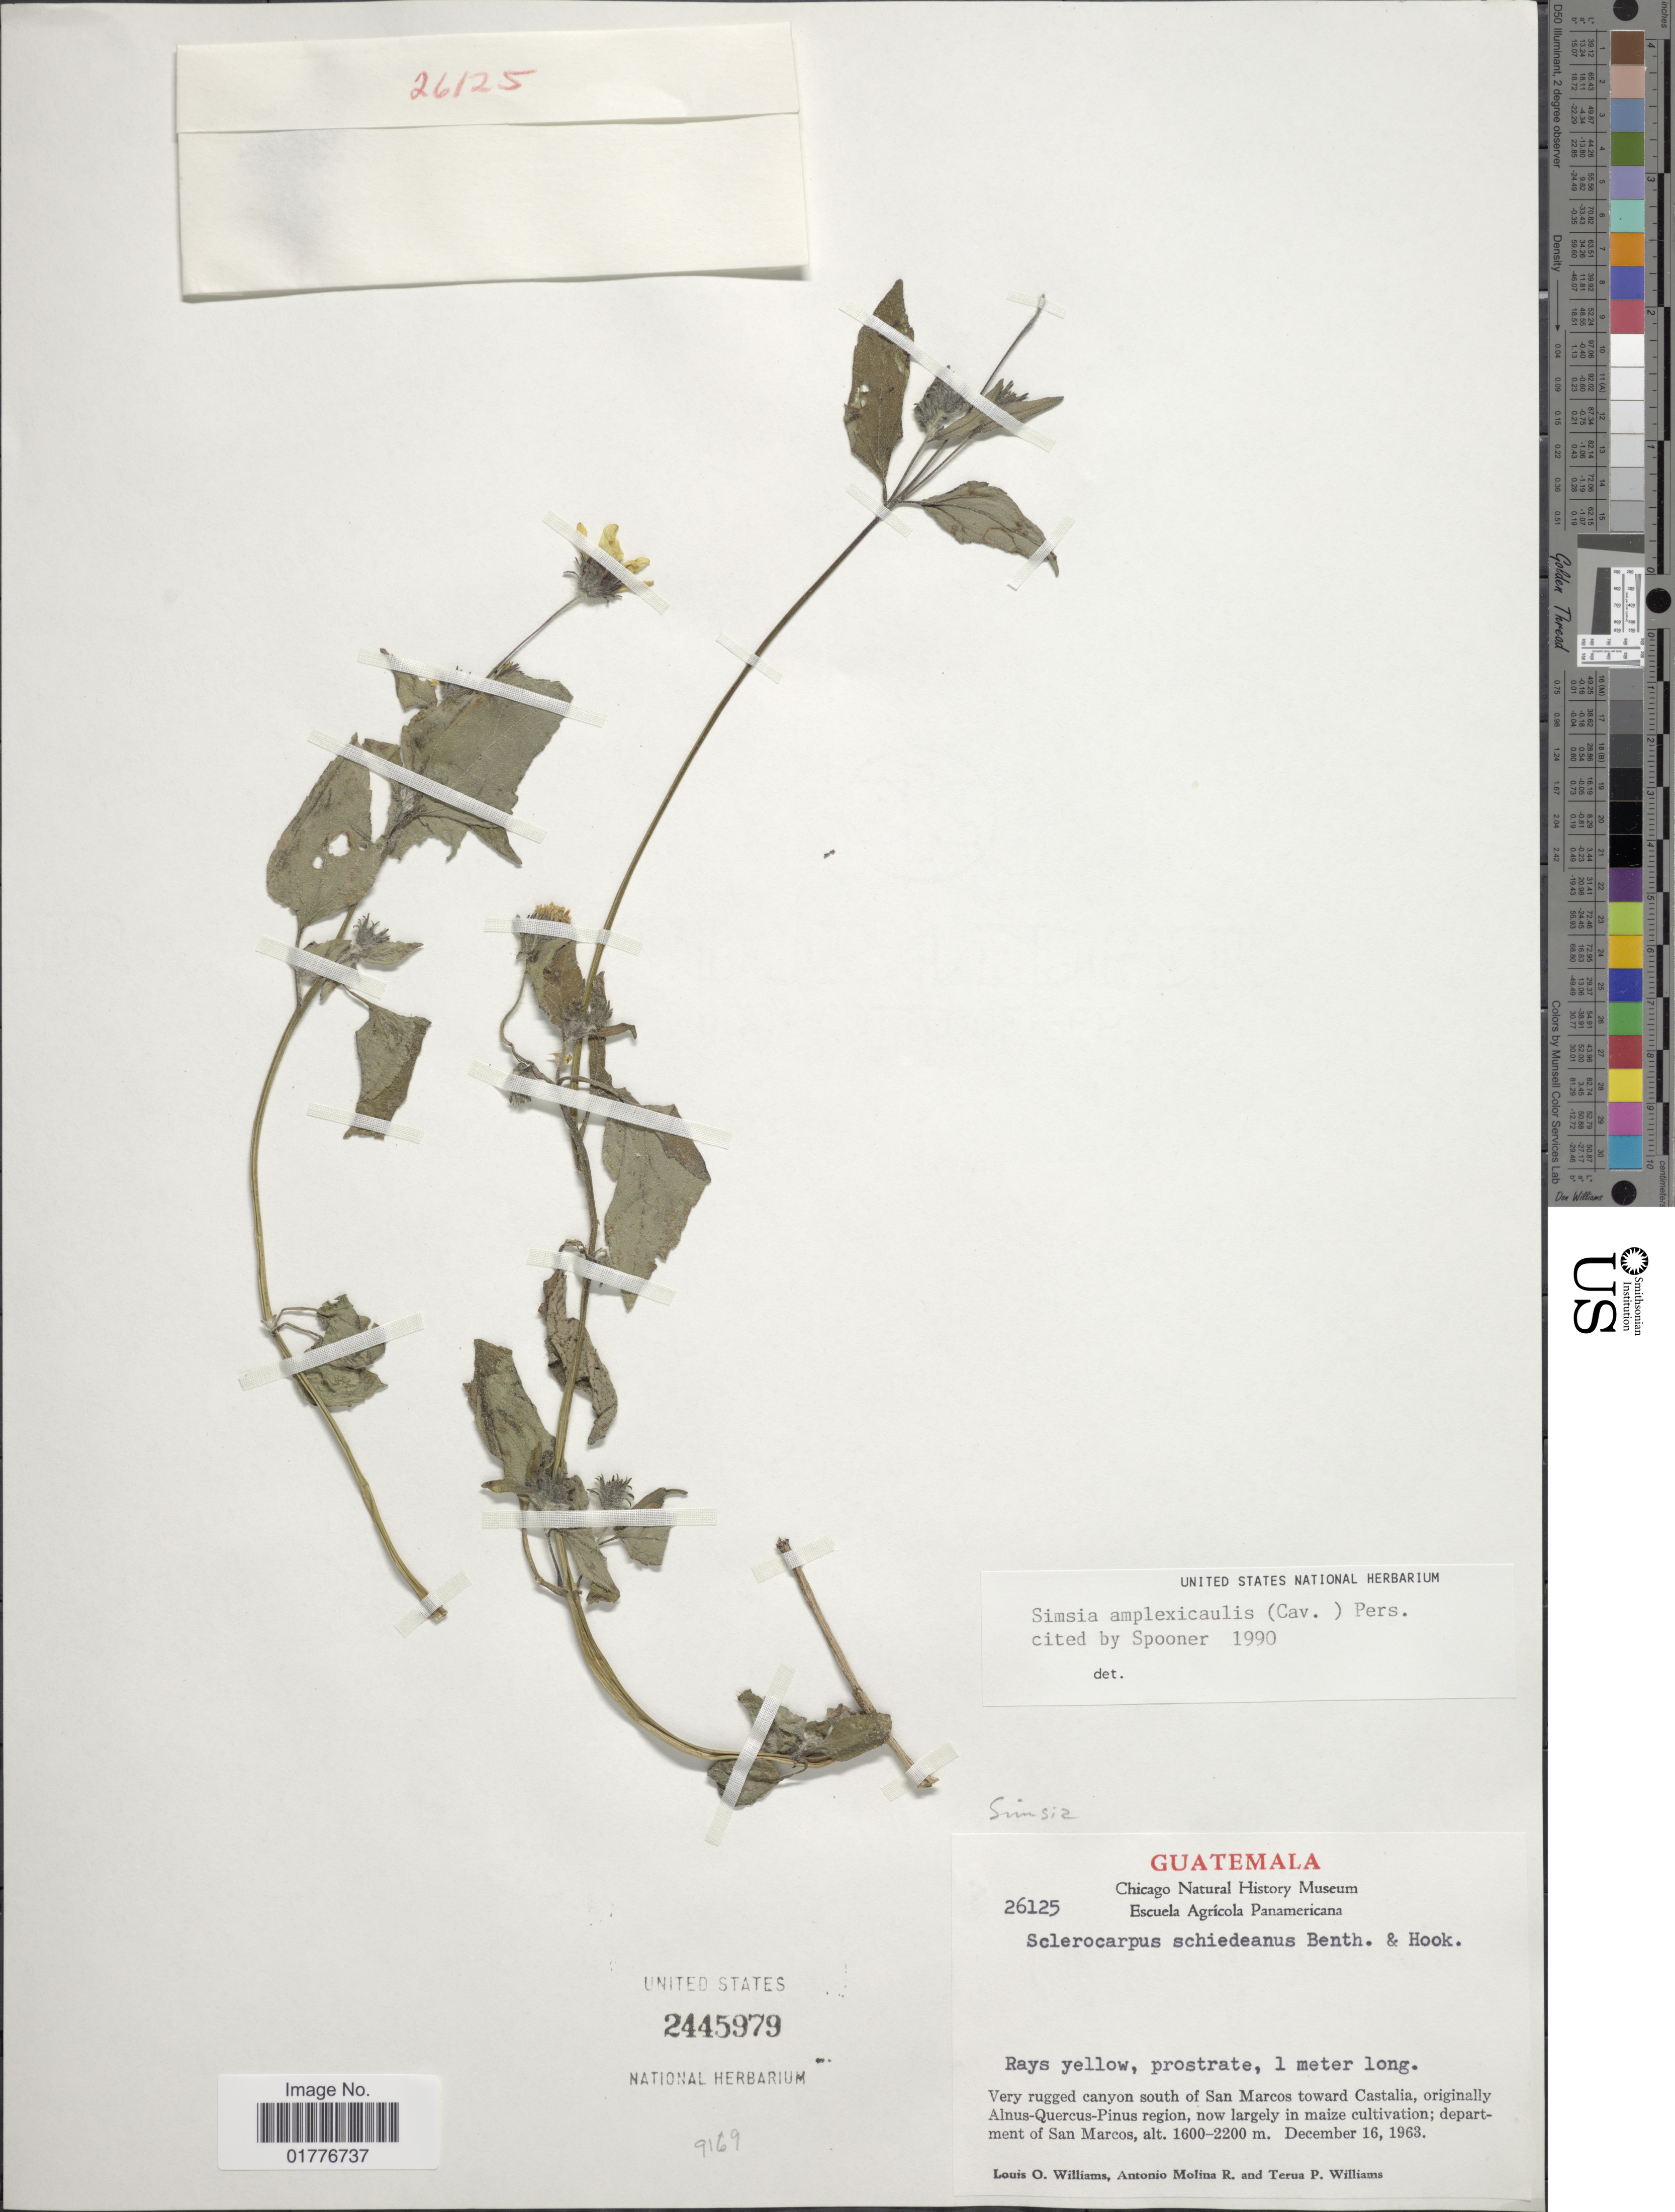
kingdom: Plantae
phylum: Tracheophyta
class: Magnoliopsida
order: Asterales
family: Asteraceae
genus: Simsia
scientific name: Simsia amplexicaulis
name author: (Cav.) Pers.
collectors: L. O. Williams, A. Molina R. & T. P. Williams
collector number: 26125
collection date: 1963-12-16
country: Guatemala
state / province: San Marcos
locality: Very rugged canyon south of San marcos toward Castalia, originally Alnus-Quercus-Pinus region, now largely in maize cultivation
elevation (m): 1600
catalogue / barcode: US 2445979